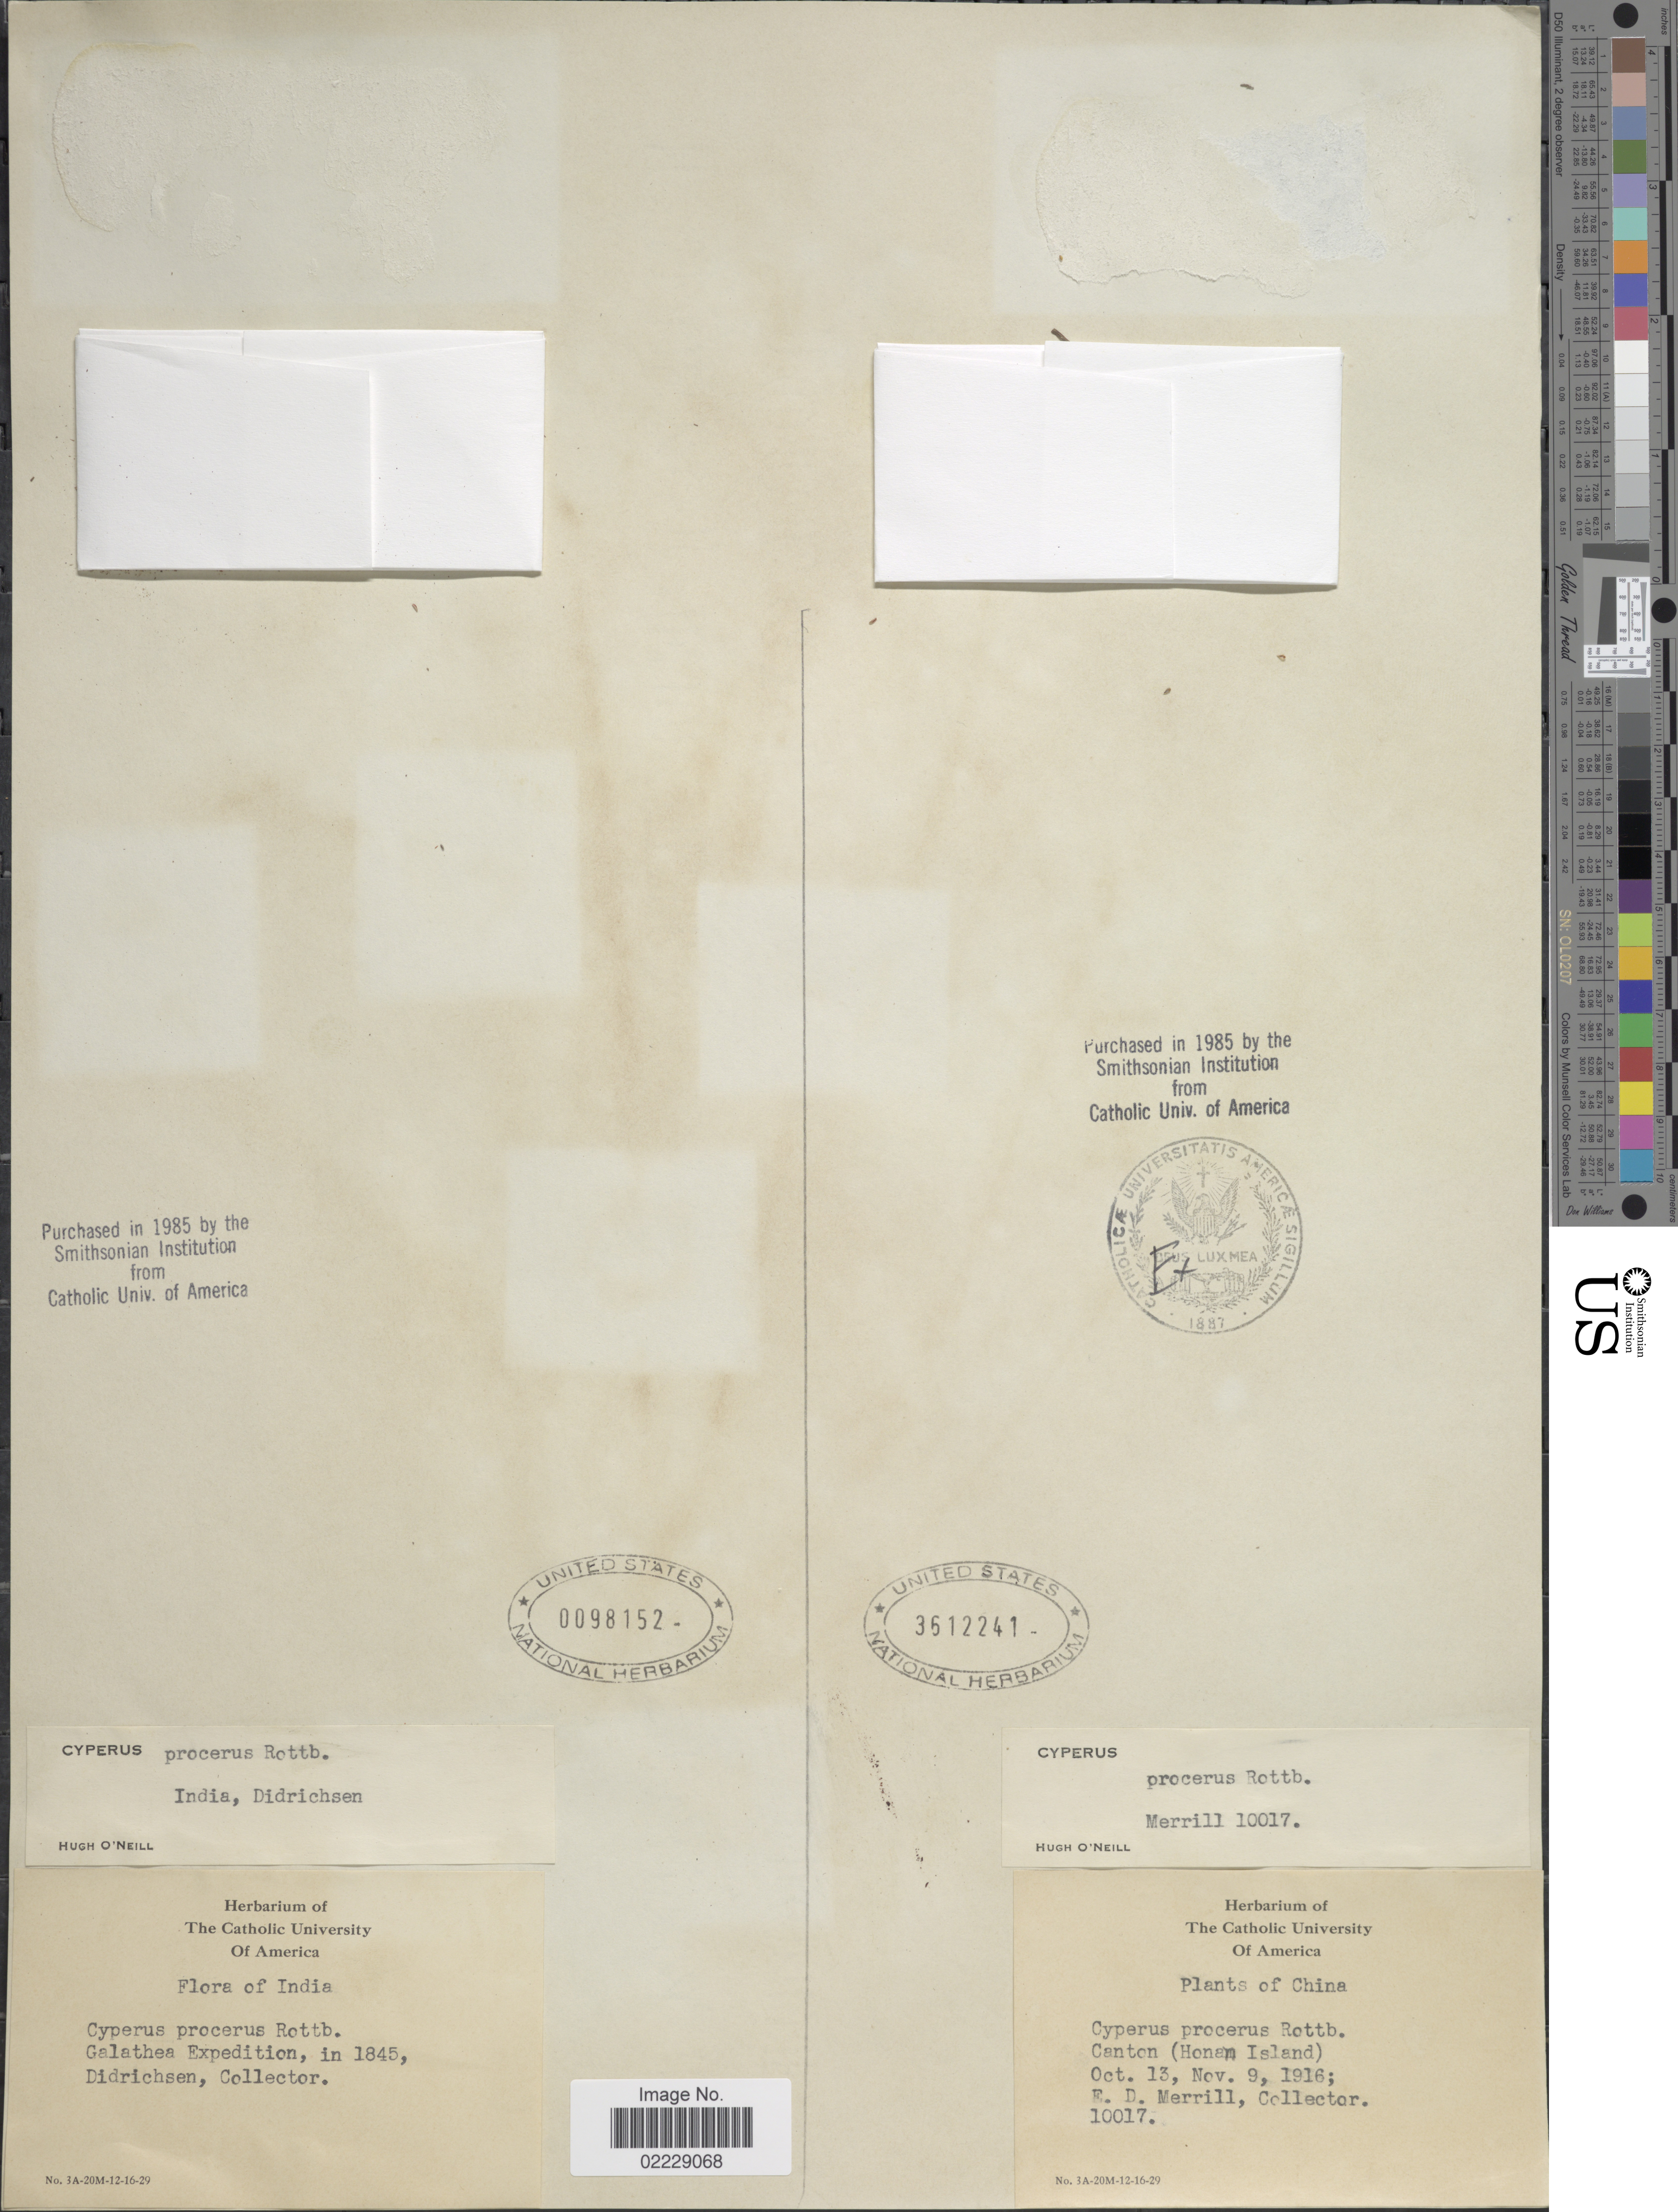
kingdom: Plantae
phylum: Tracheophyta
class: Liliopsida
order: Poales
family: Cyperaceae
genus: Cyperus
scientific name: Cyperus procerus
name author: Rottb.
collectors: F. Didrichsen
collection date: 1845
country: India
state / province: Andaman and Nicobar Islands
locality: Galathea Expedition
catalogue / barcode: US 98152